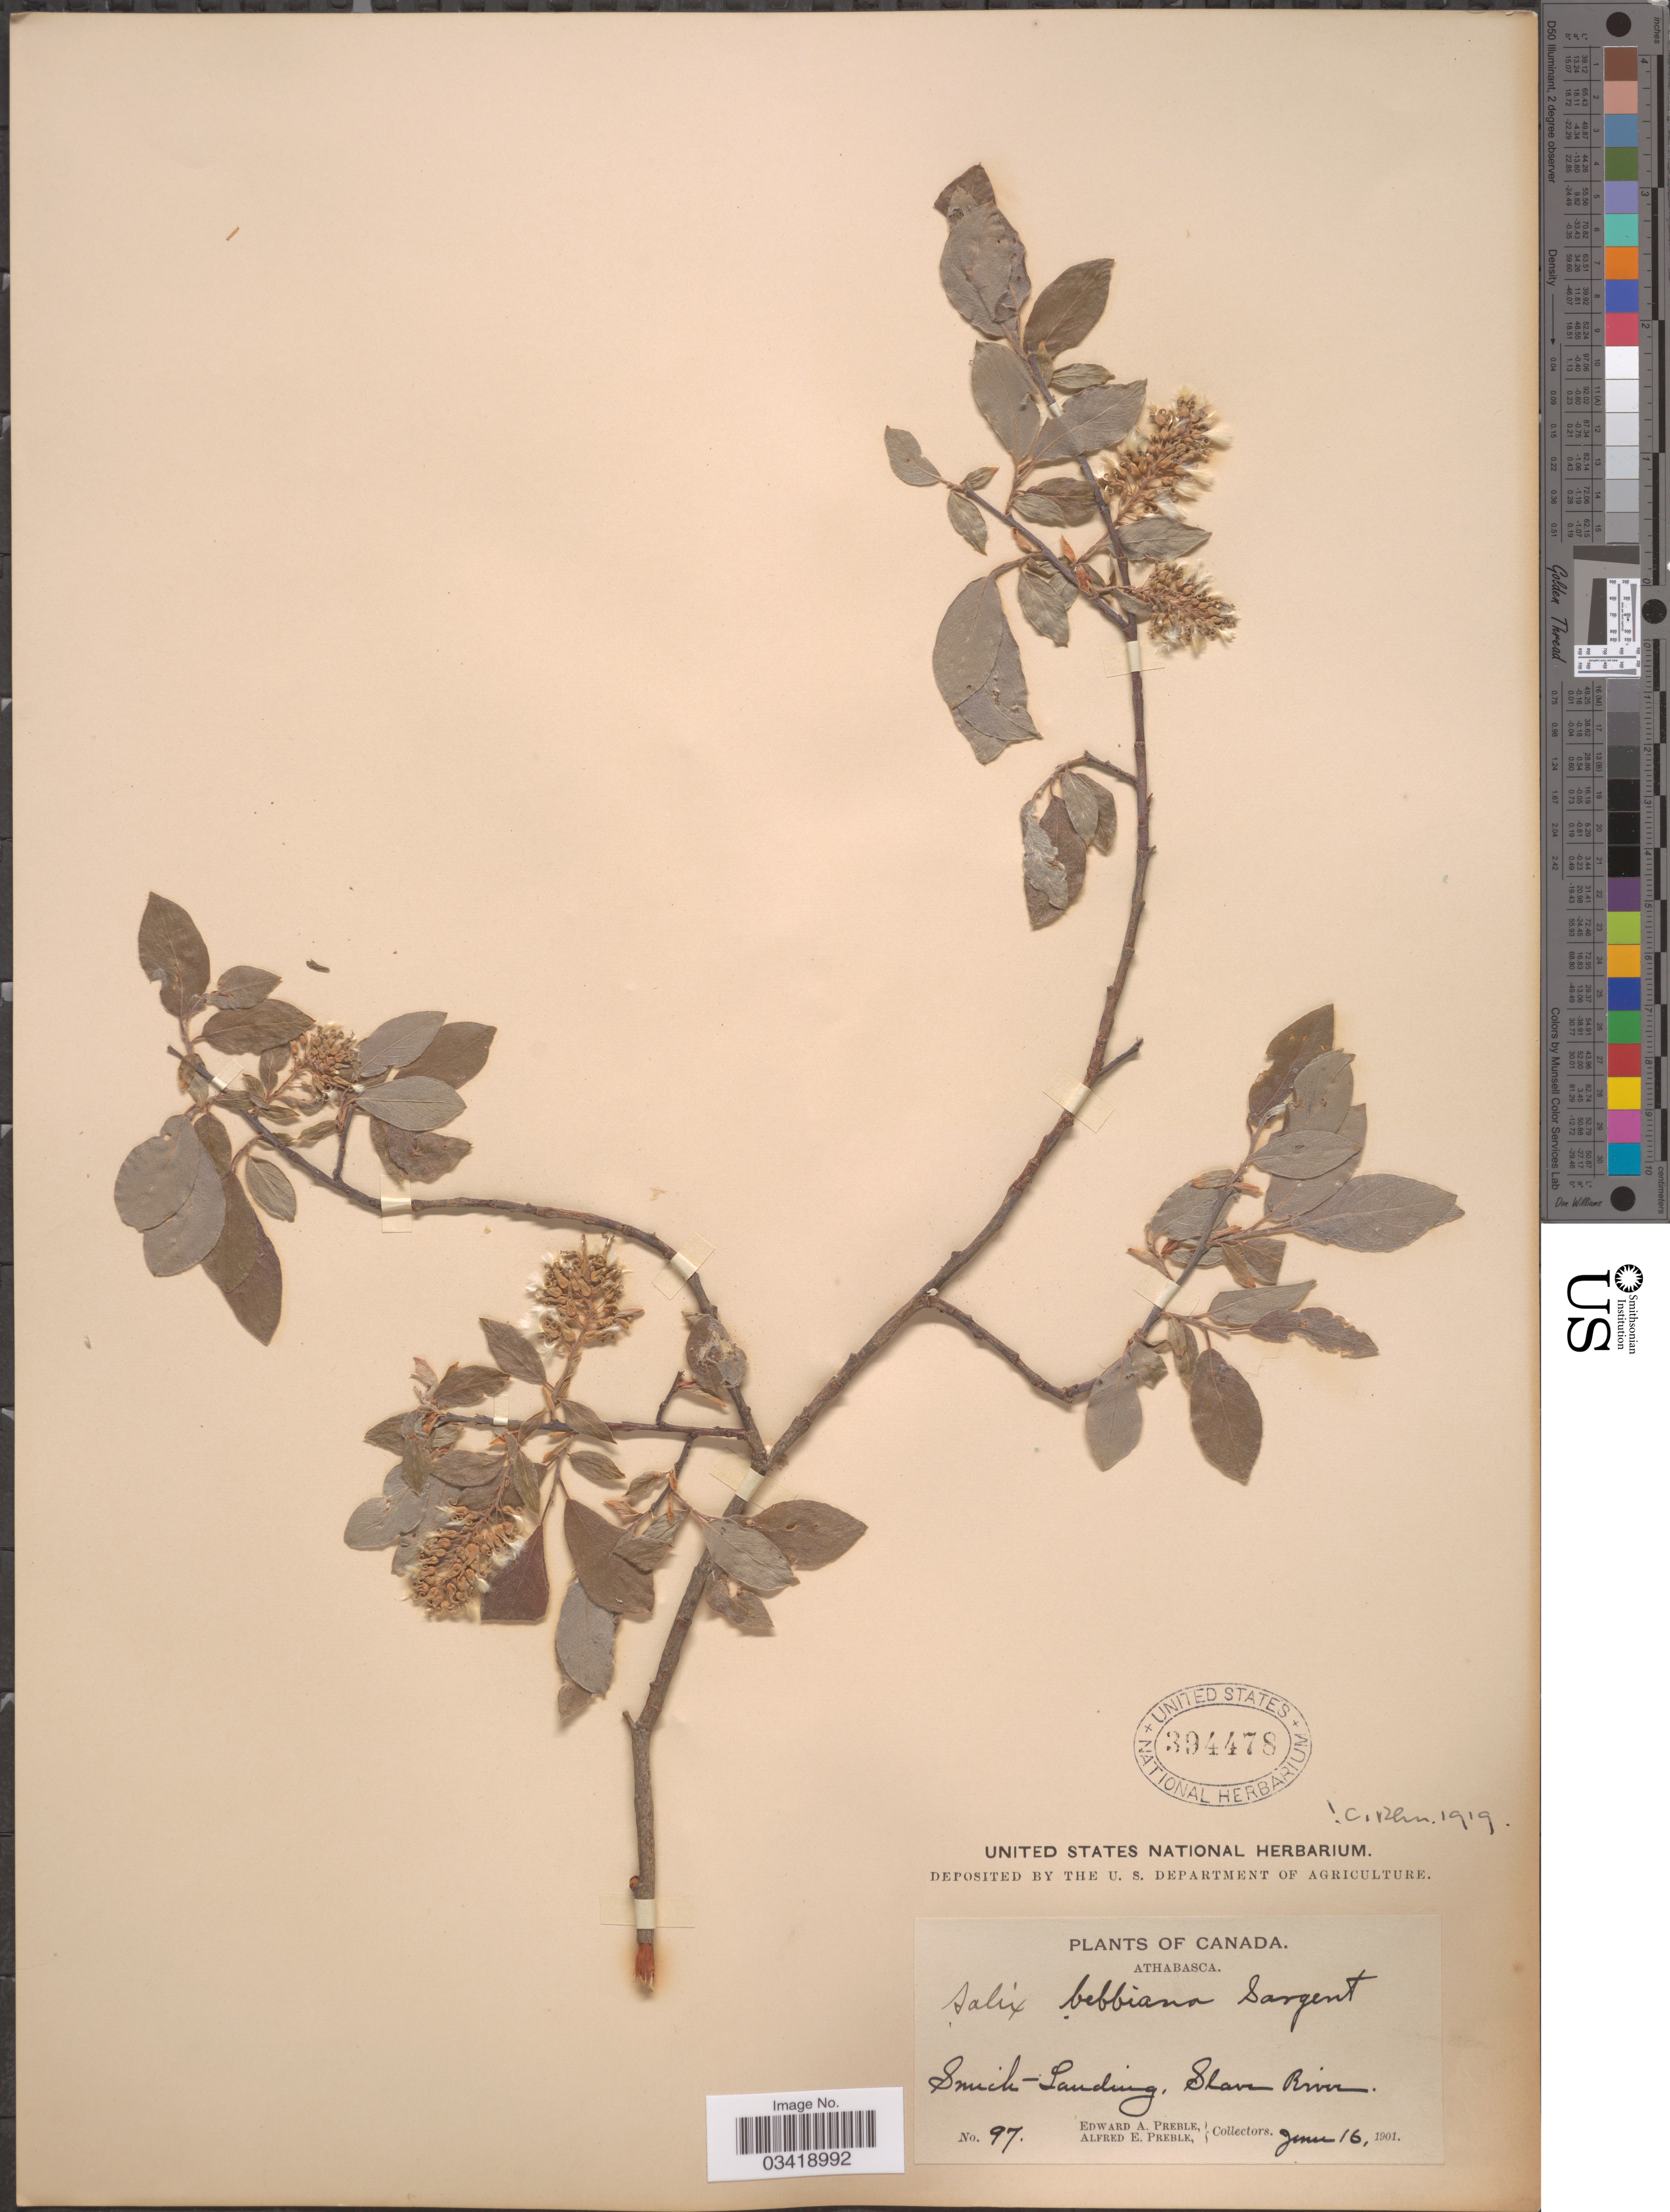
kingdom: Plantae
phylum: Tracheophyta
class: Magnoliopsida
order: Malpighiales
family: Salicaceae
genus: Salix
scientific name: Salix bebbiana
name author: Sarg.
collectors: E. Preble & A. Preble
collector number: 97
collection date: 1901-06-16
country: Canada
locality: Athabasca. Smick-Landing. Slave River.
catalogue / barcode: US 394478